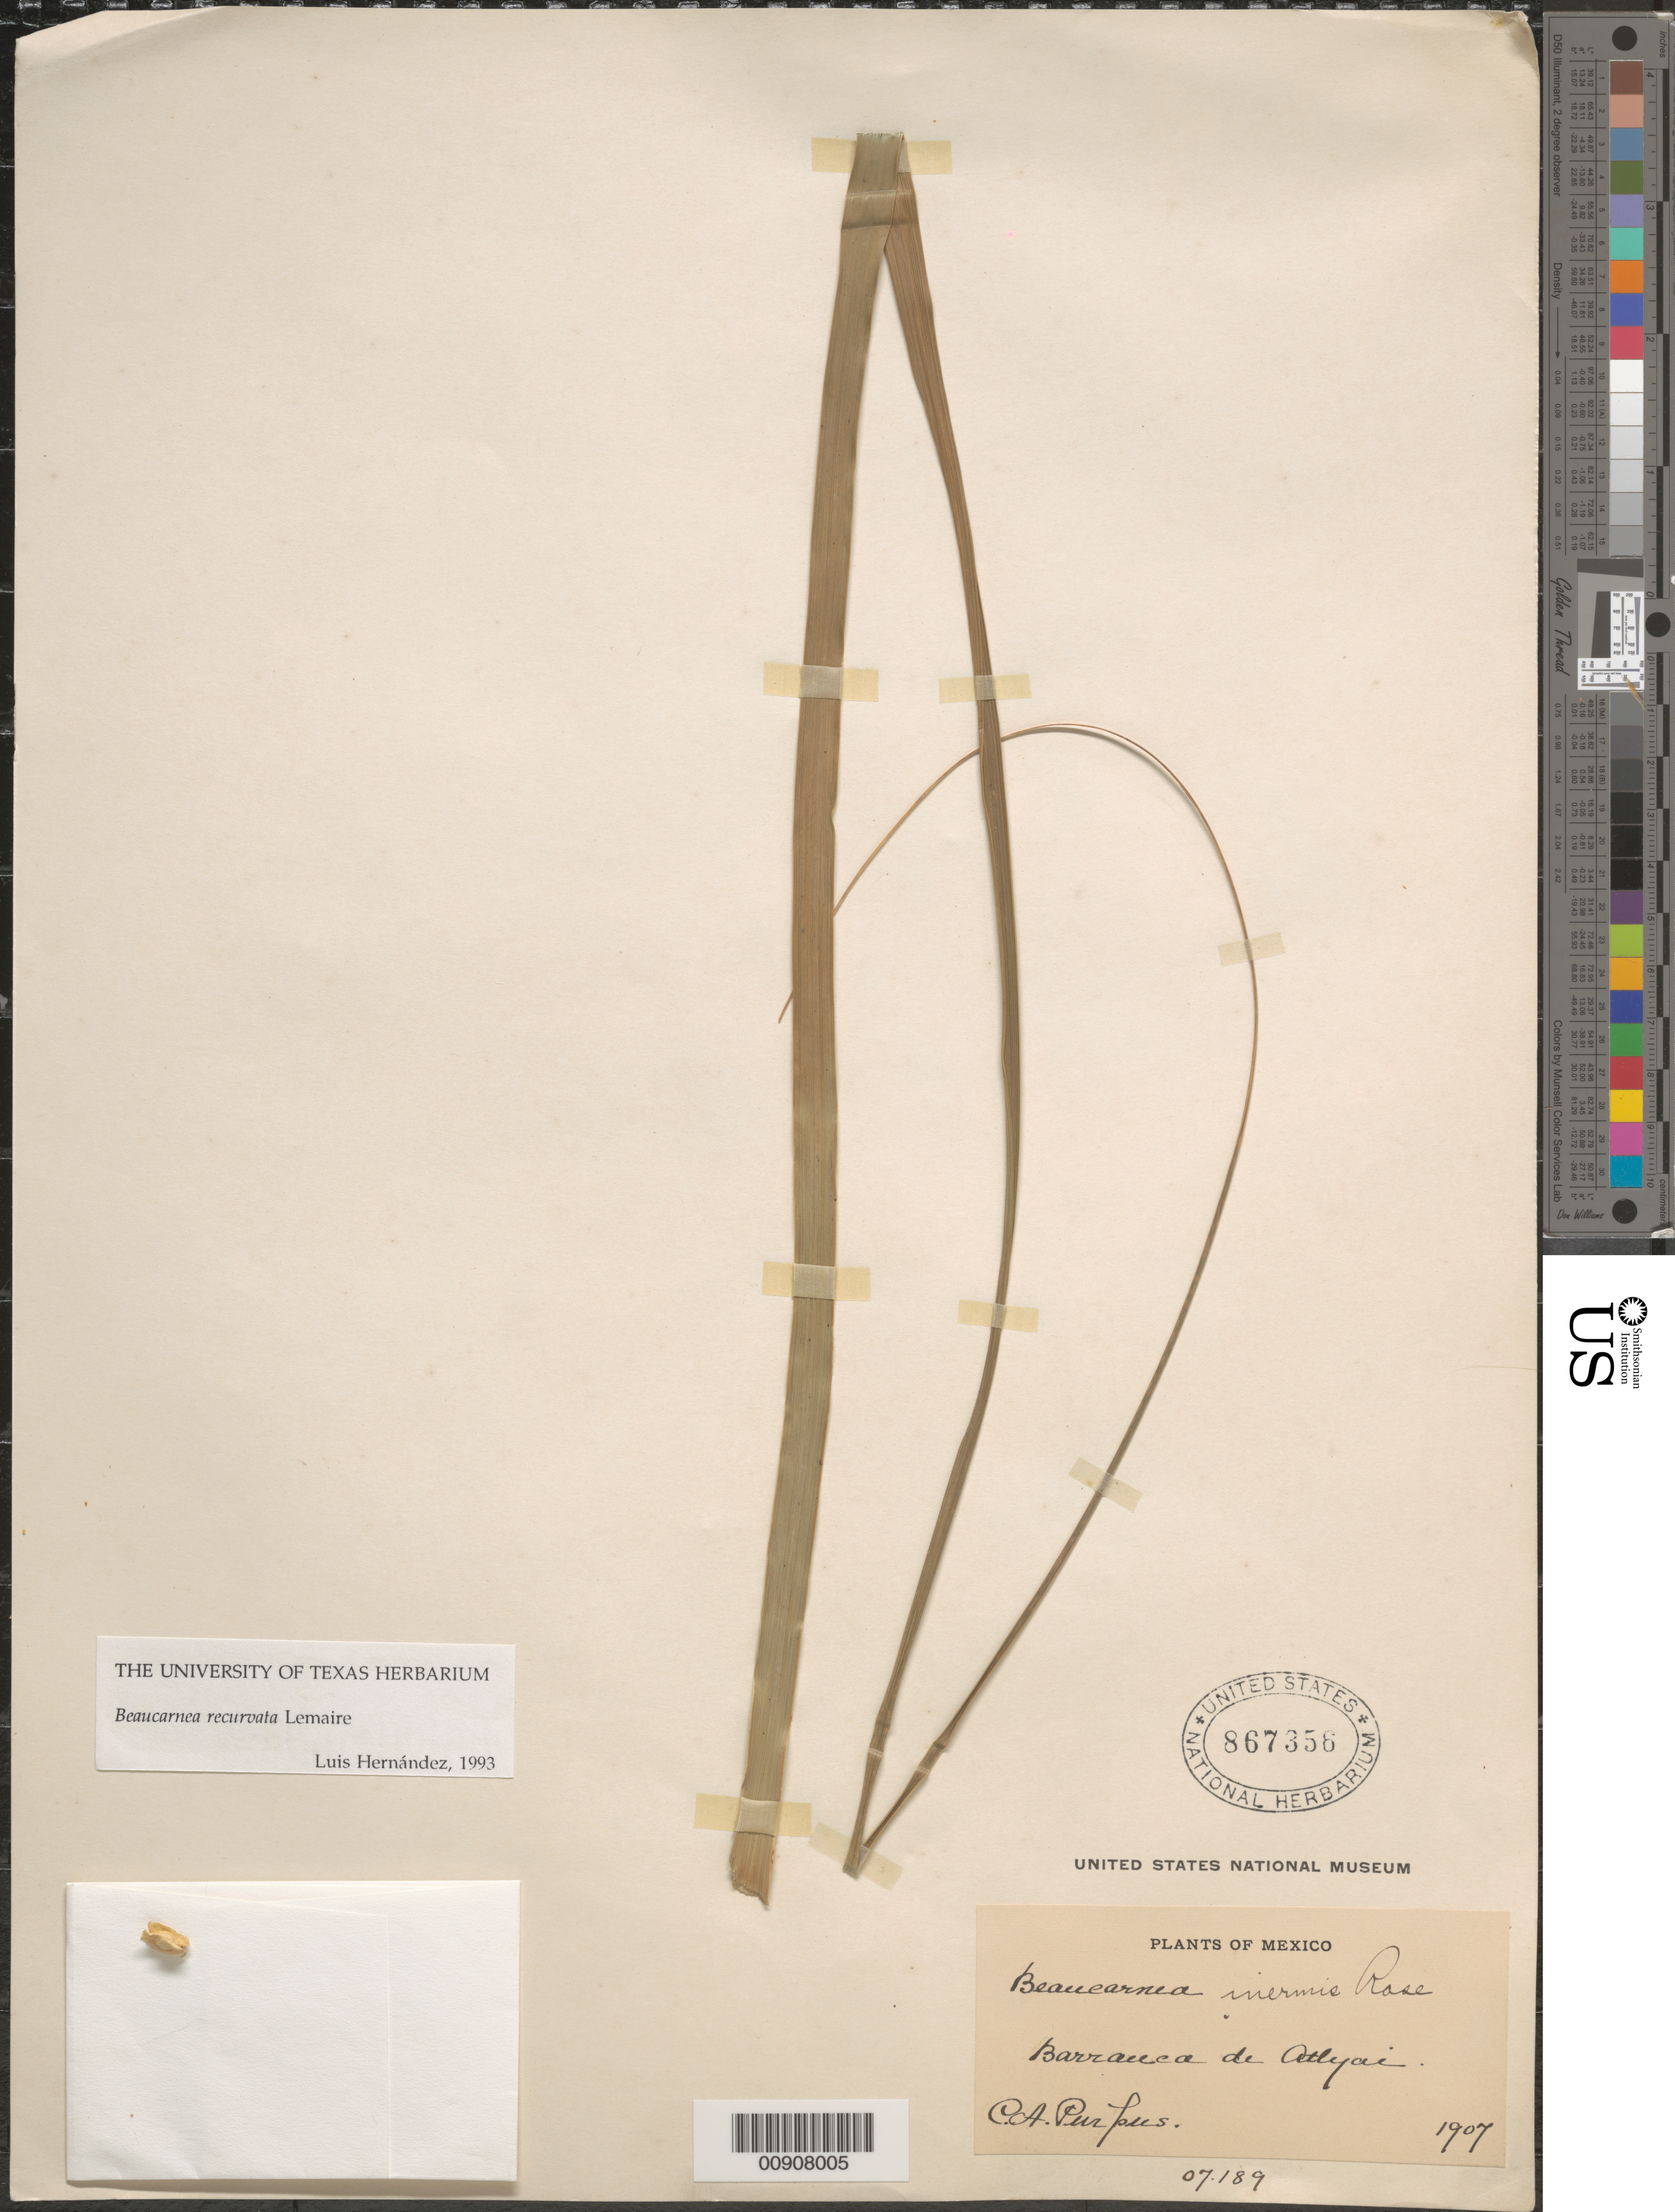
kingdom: Plantae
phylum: Tracheophyta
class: Liliopsida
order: Asparagales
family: Asparagaceae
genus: Beaucarnea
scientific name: Beaucarnea recurvata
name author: Lem.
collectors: C. A. Purpus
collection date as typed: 1907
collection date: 1907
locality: Barranca de Atlyai.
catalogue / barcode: US 867356